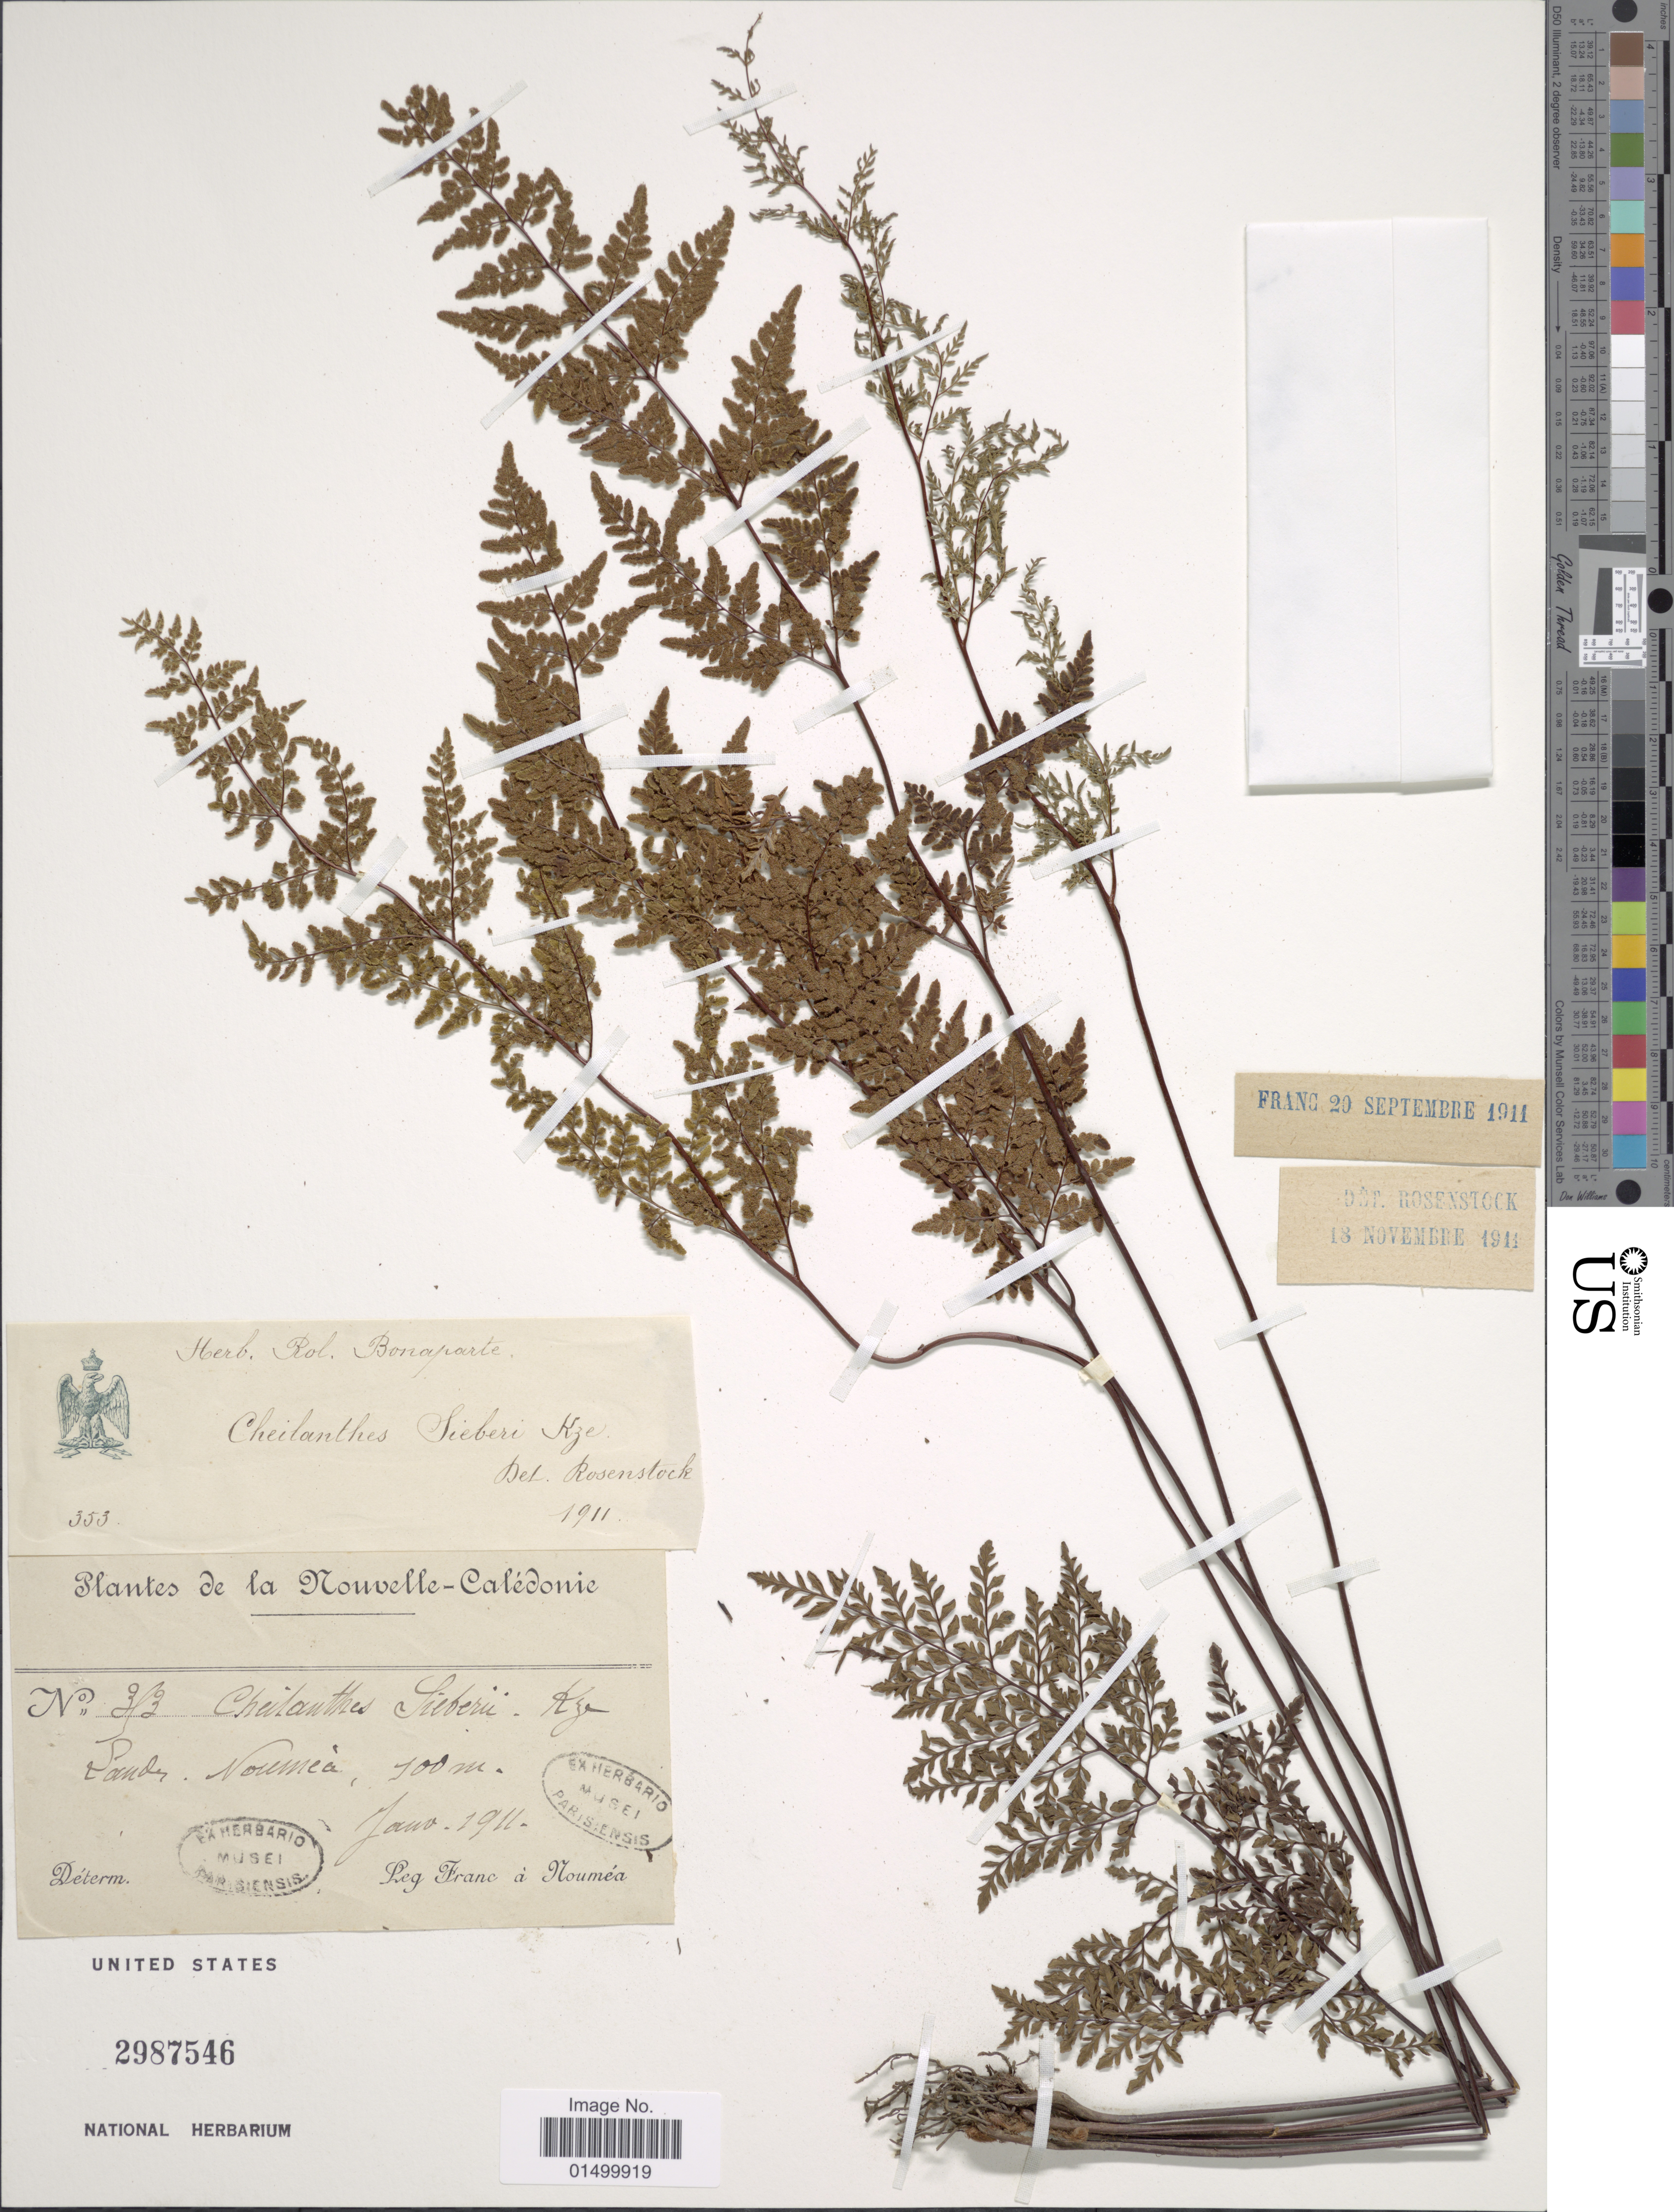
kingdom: Plantae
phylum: Tracheophyta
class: Polypodiopsida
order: Polypodiales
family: Pteridaceae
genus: Cheilanthes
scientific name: Cheilanthes tenuifolia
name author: (Burm. f.) Sw.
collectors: Franc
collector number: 42*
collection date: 1911-01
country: New Caledonia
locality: Sander, Noumea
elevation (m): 100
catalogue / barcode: US 2987546